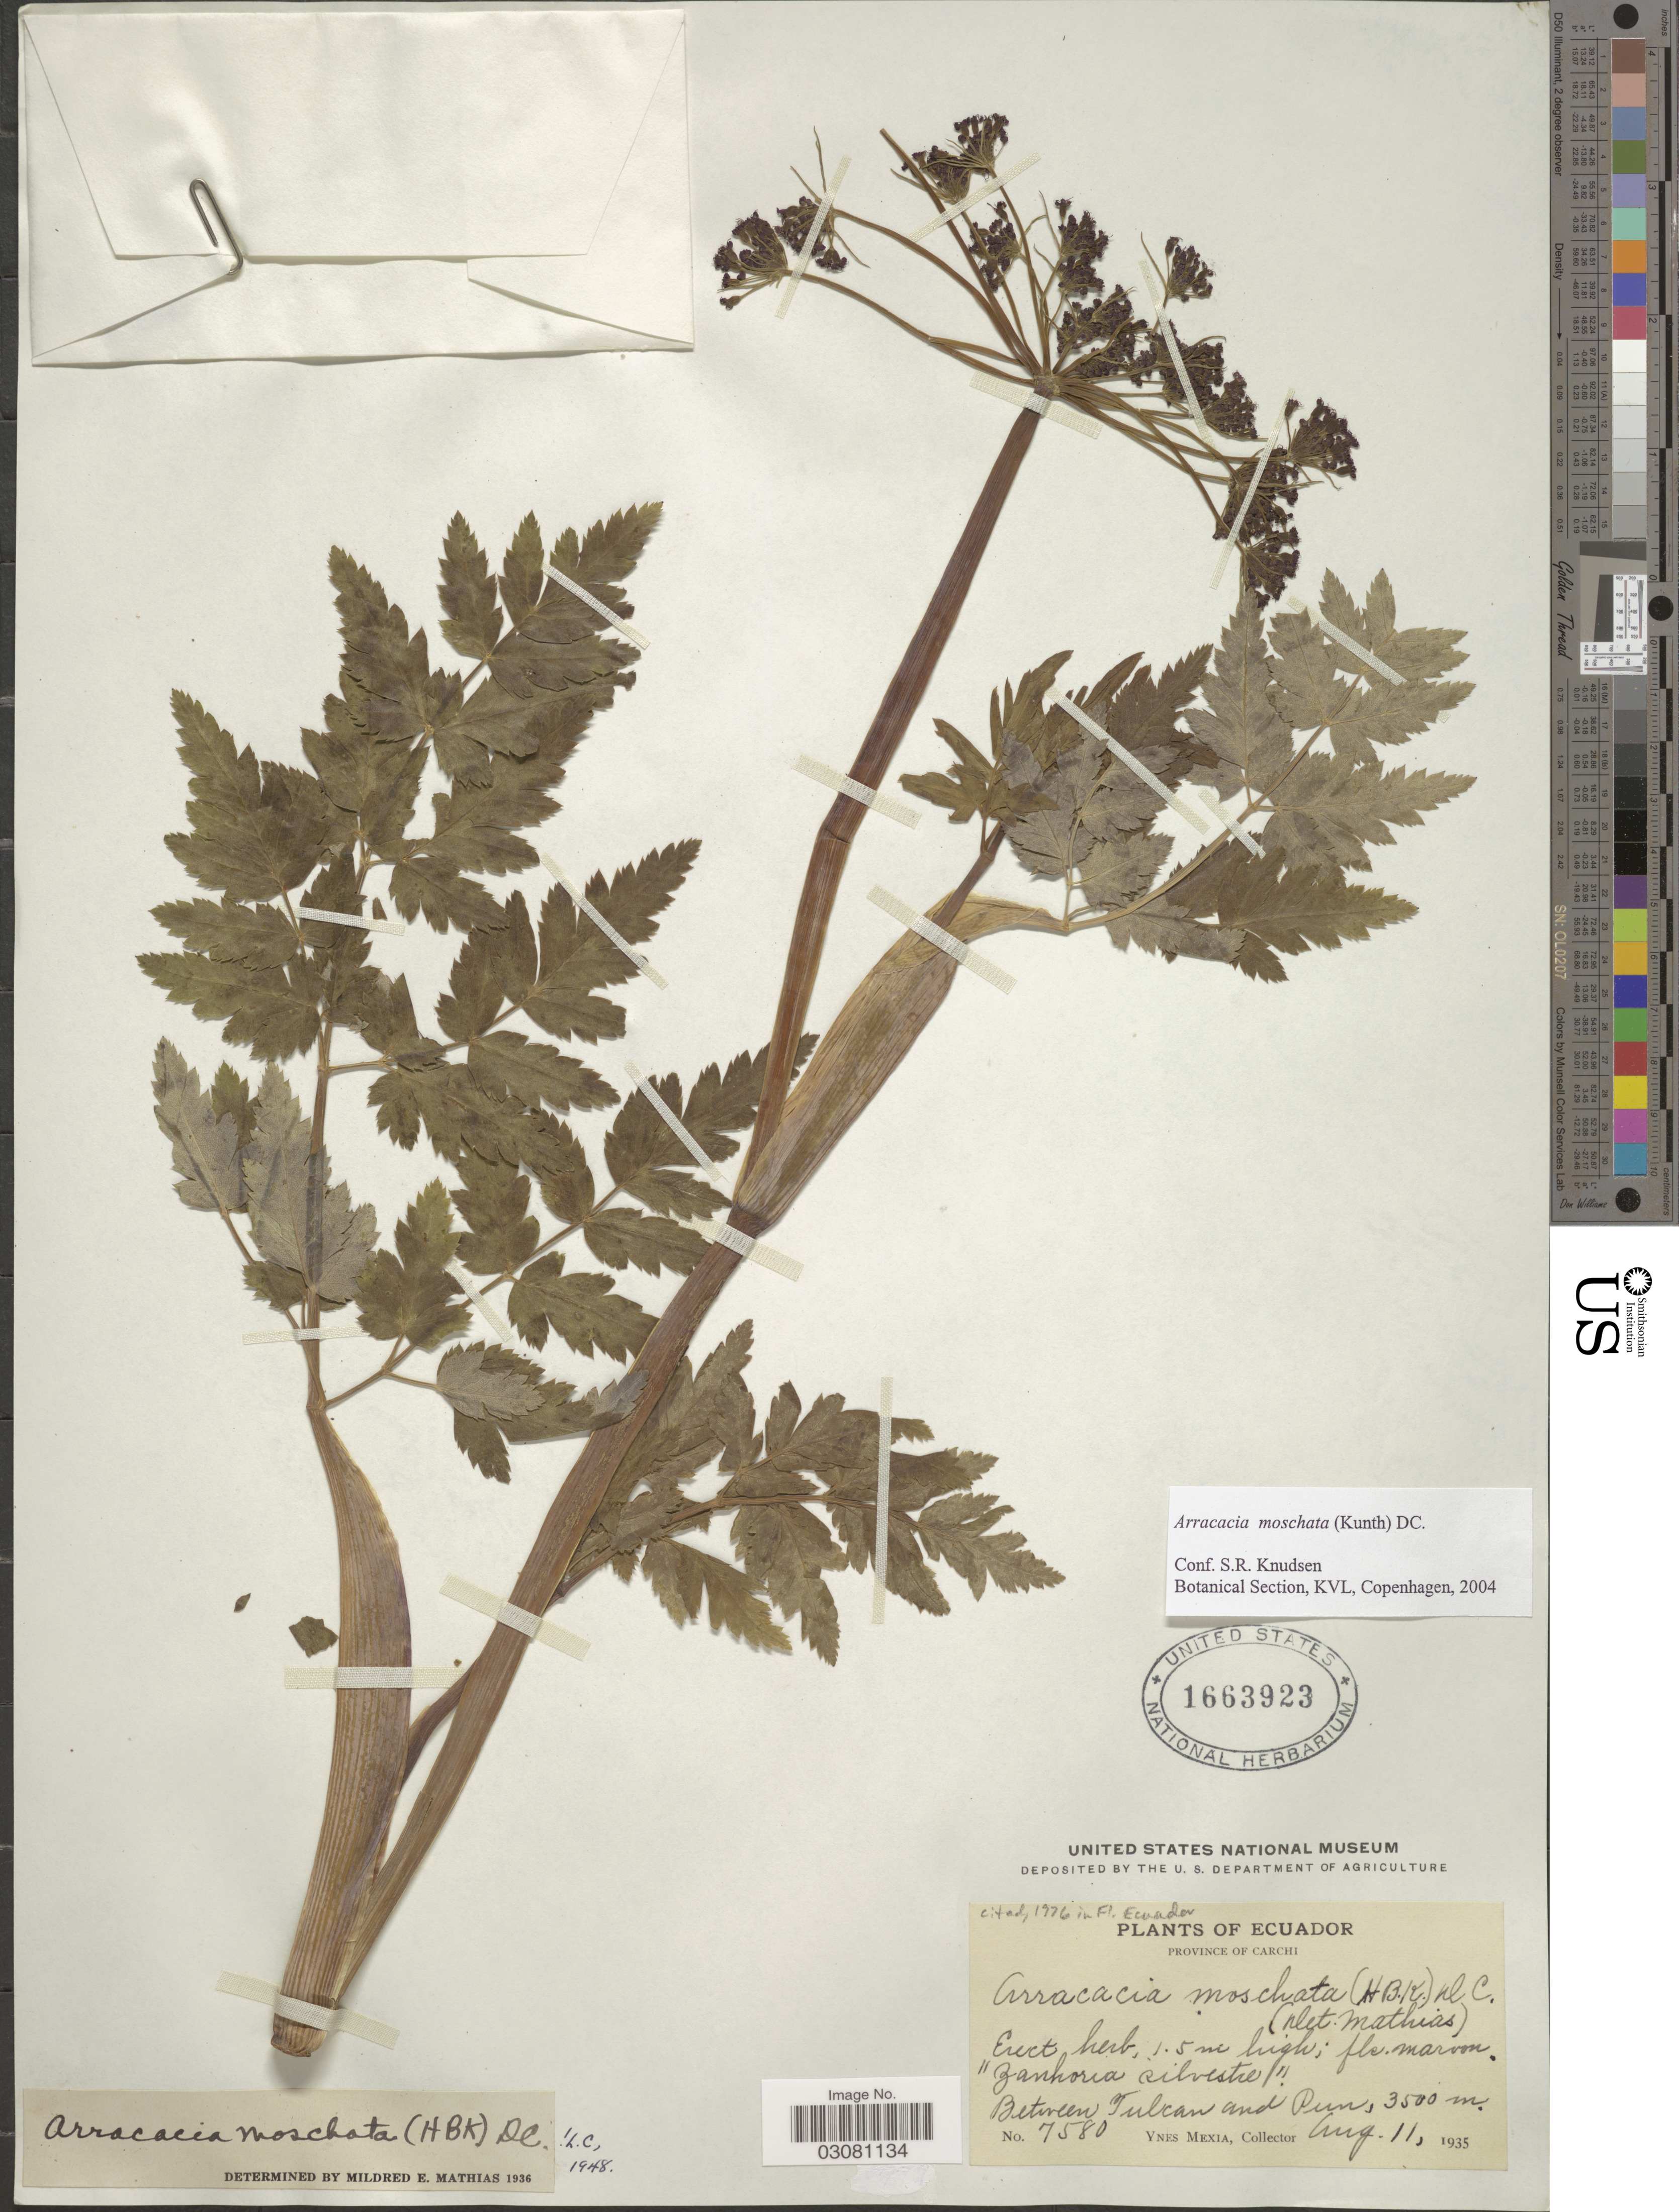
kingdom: Plantae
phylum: Tracheophyta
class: Magnoliopsida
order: Apiales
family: Apiaceae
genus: Arracacia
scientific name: Arracacia moschata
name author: (Kunth) DC.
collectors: Y. Mexia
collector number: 7580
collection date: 1935-08-11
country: Ecuador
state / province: Carchi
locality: Between Tulcan and Pun.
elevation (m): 3500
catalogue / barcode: US 1663923